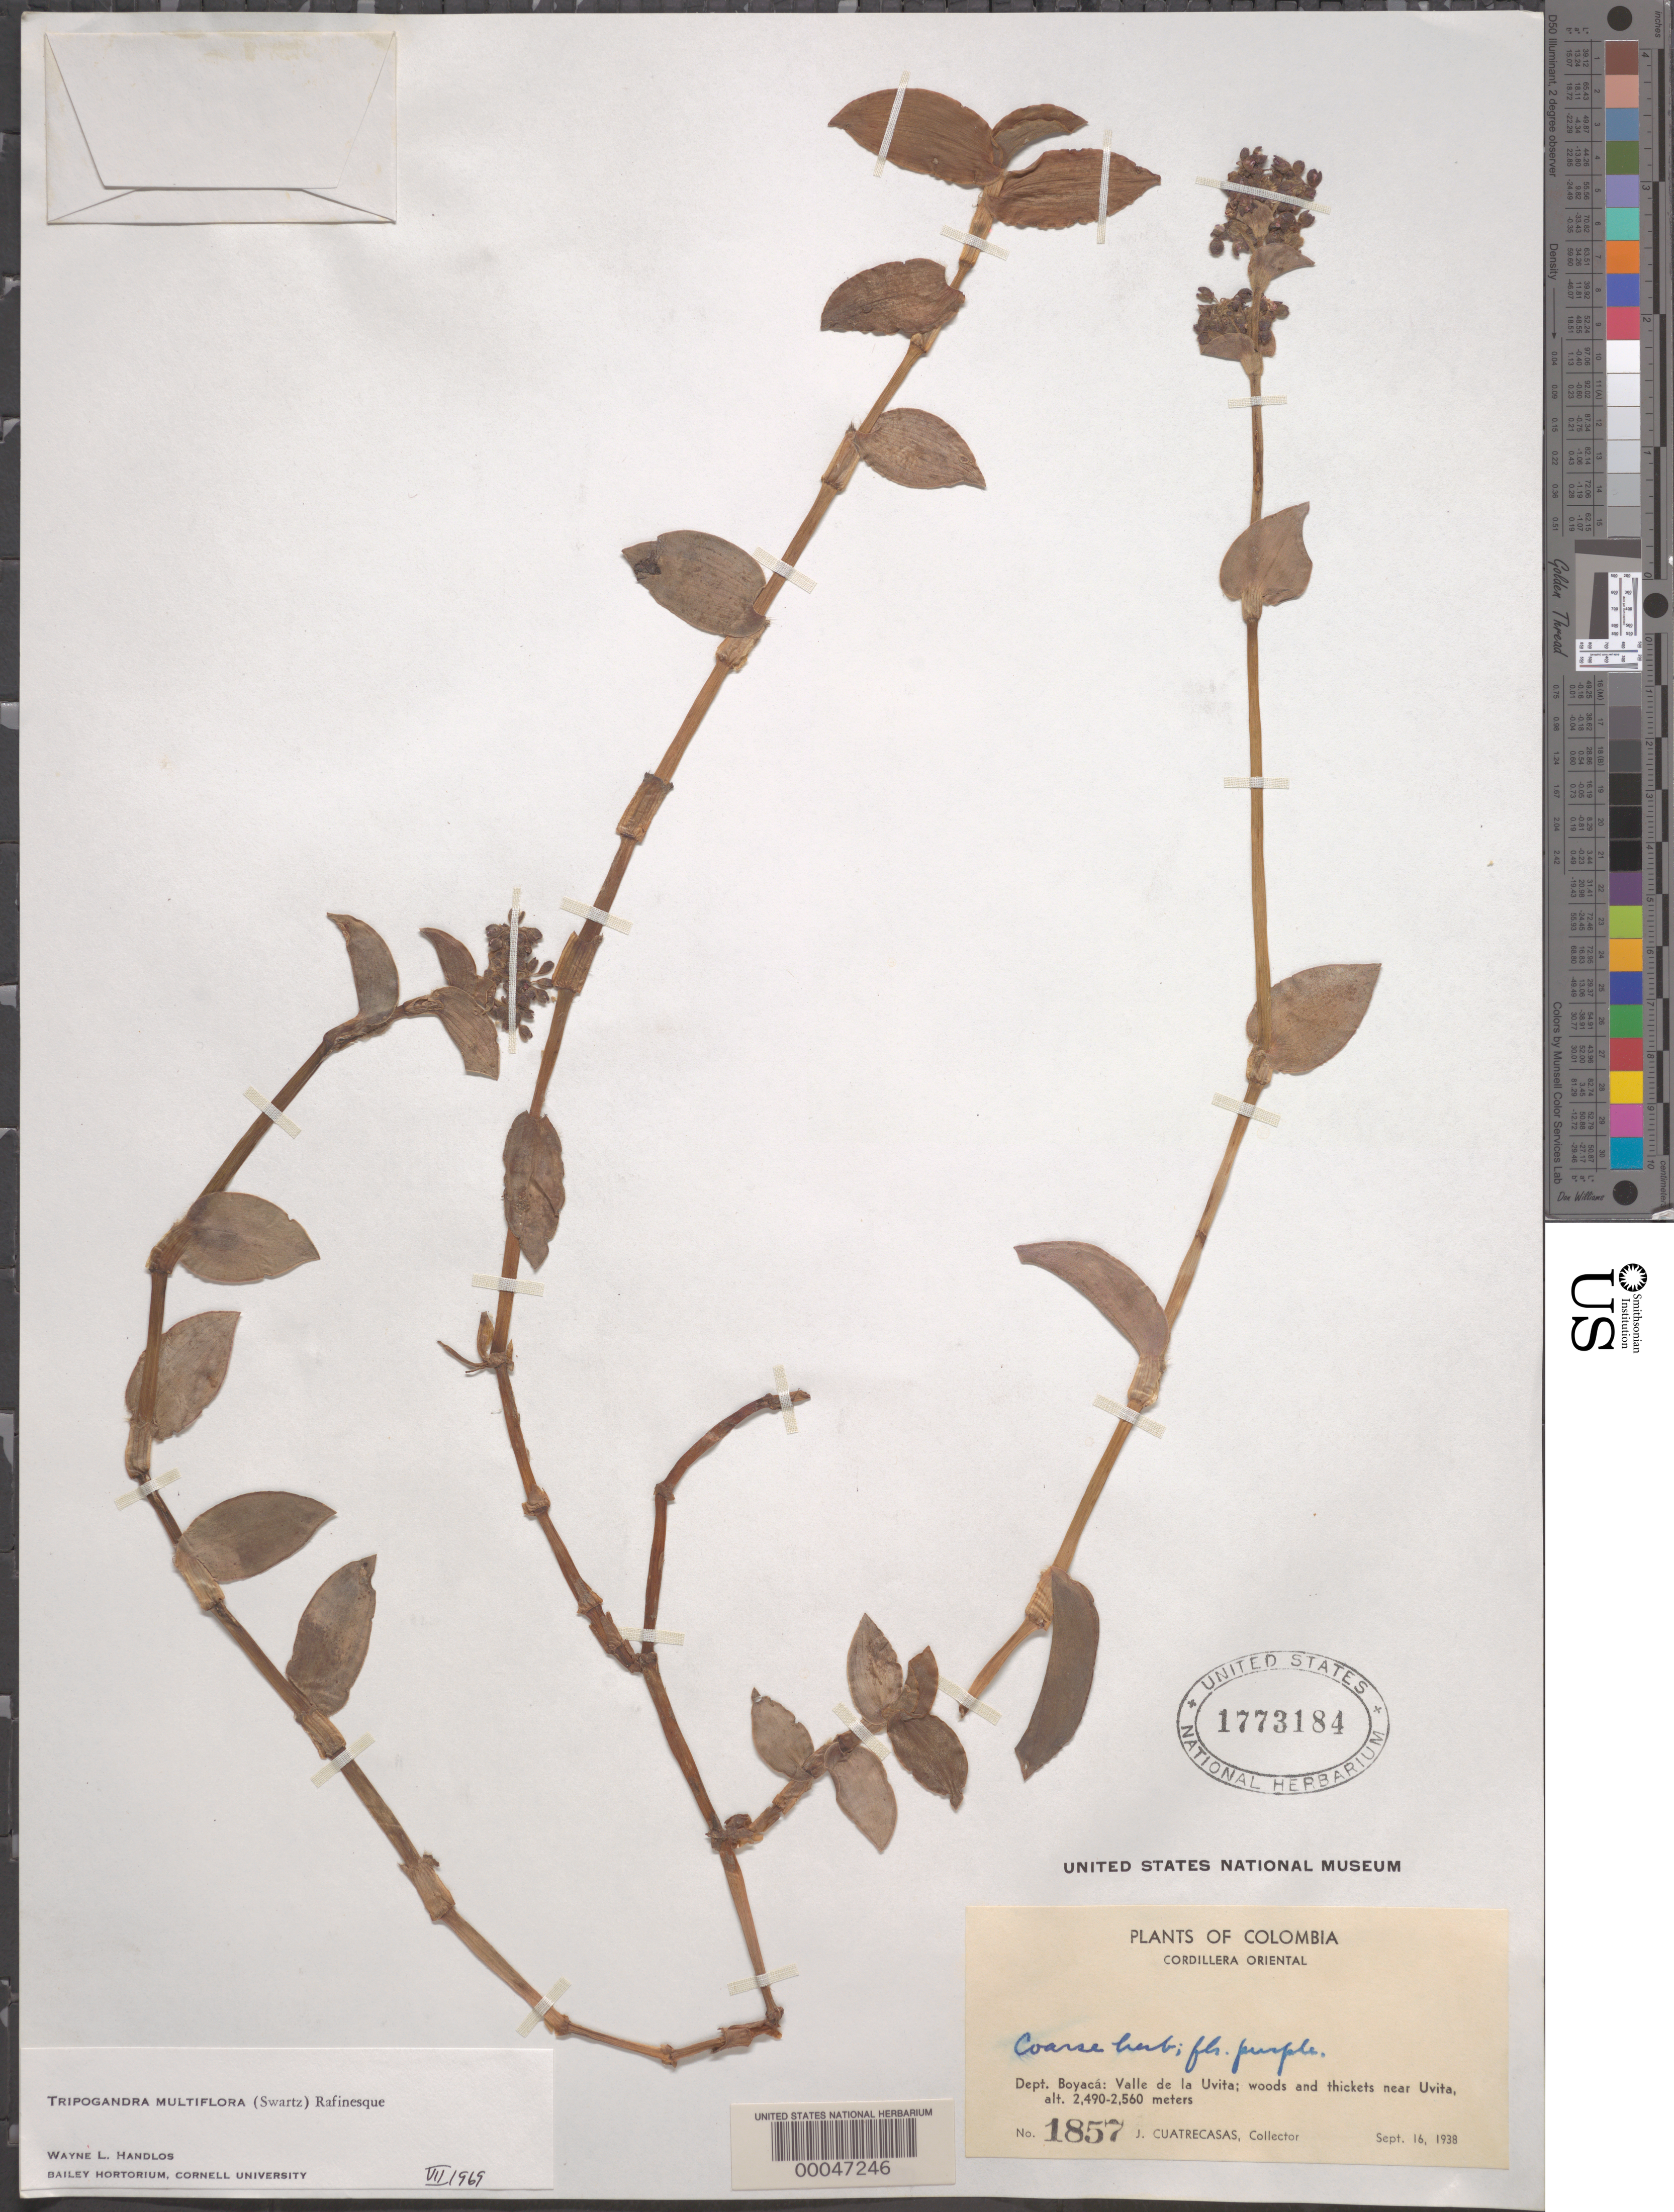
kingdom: Plantae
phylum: Tracheophyta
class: Liliopsida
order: Commelinales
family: Commelinaceae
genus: Tripogandra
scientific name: Tripogandra multiflora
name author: (Sw.) Raf.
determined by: Handlos, W. L.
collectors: J. Cuatrecasas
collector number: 1857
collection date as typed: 16 Sep 1938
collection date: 1938-09-16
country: Colombia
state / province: Boyacá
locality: Valle de La Uvita.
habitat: Woods and thickets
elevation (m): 2490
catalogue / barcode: US 1773184